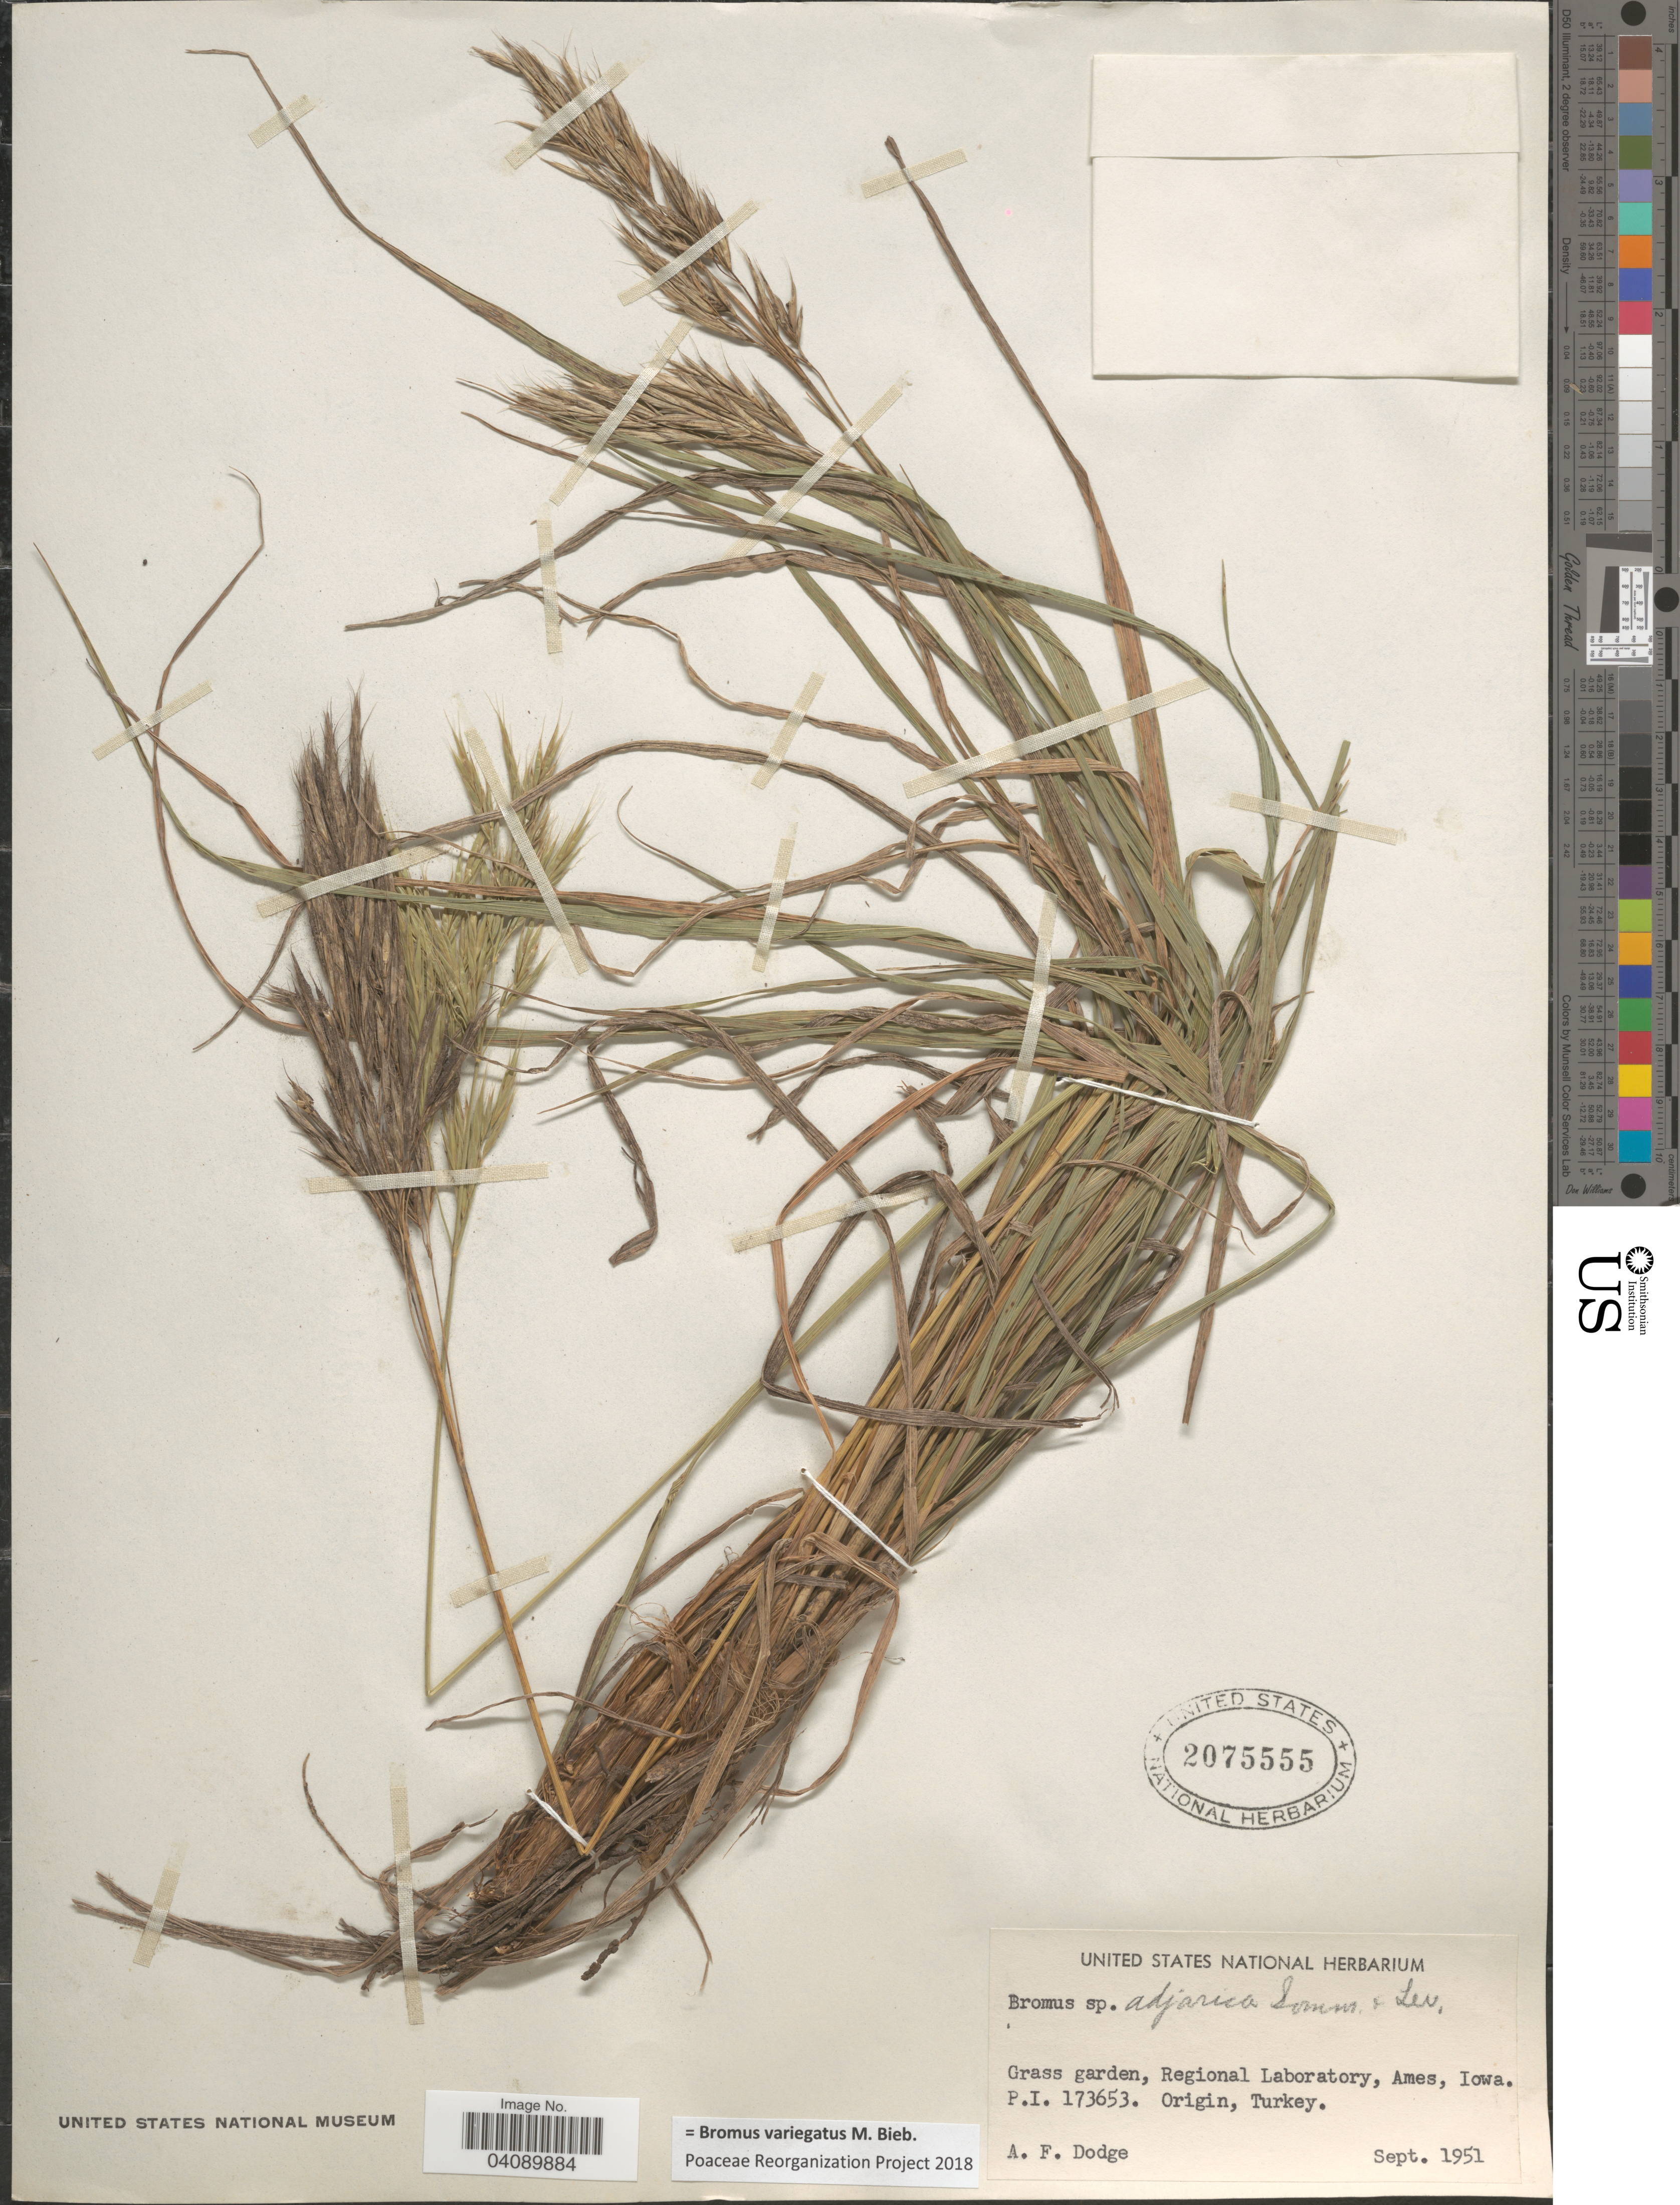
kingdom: Plantae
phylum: Tracheophyta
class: Liliopsida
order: Poales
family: Poaceae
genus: Bromus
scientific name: Bromus variegatus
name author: M. Bieb.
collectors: A. Dodge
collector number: P.I. 173653?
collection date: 1951-09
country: United States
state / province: Iowa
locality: Grass garden, Regional Laboratory, Ames.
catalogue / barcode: US 2075555